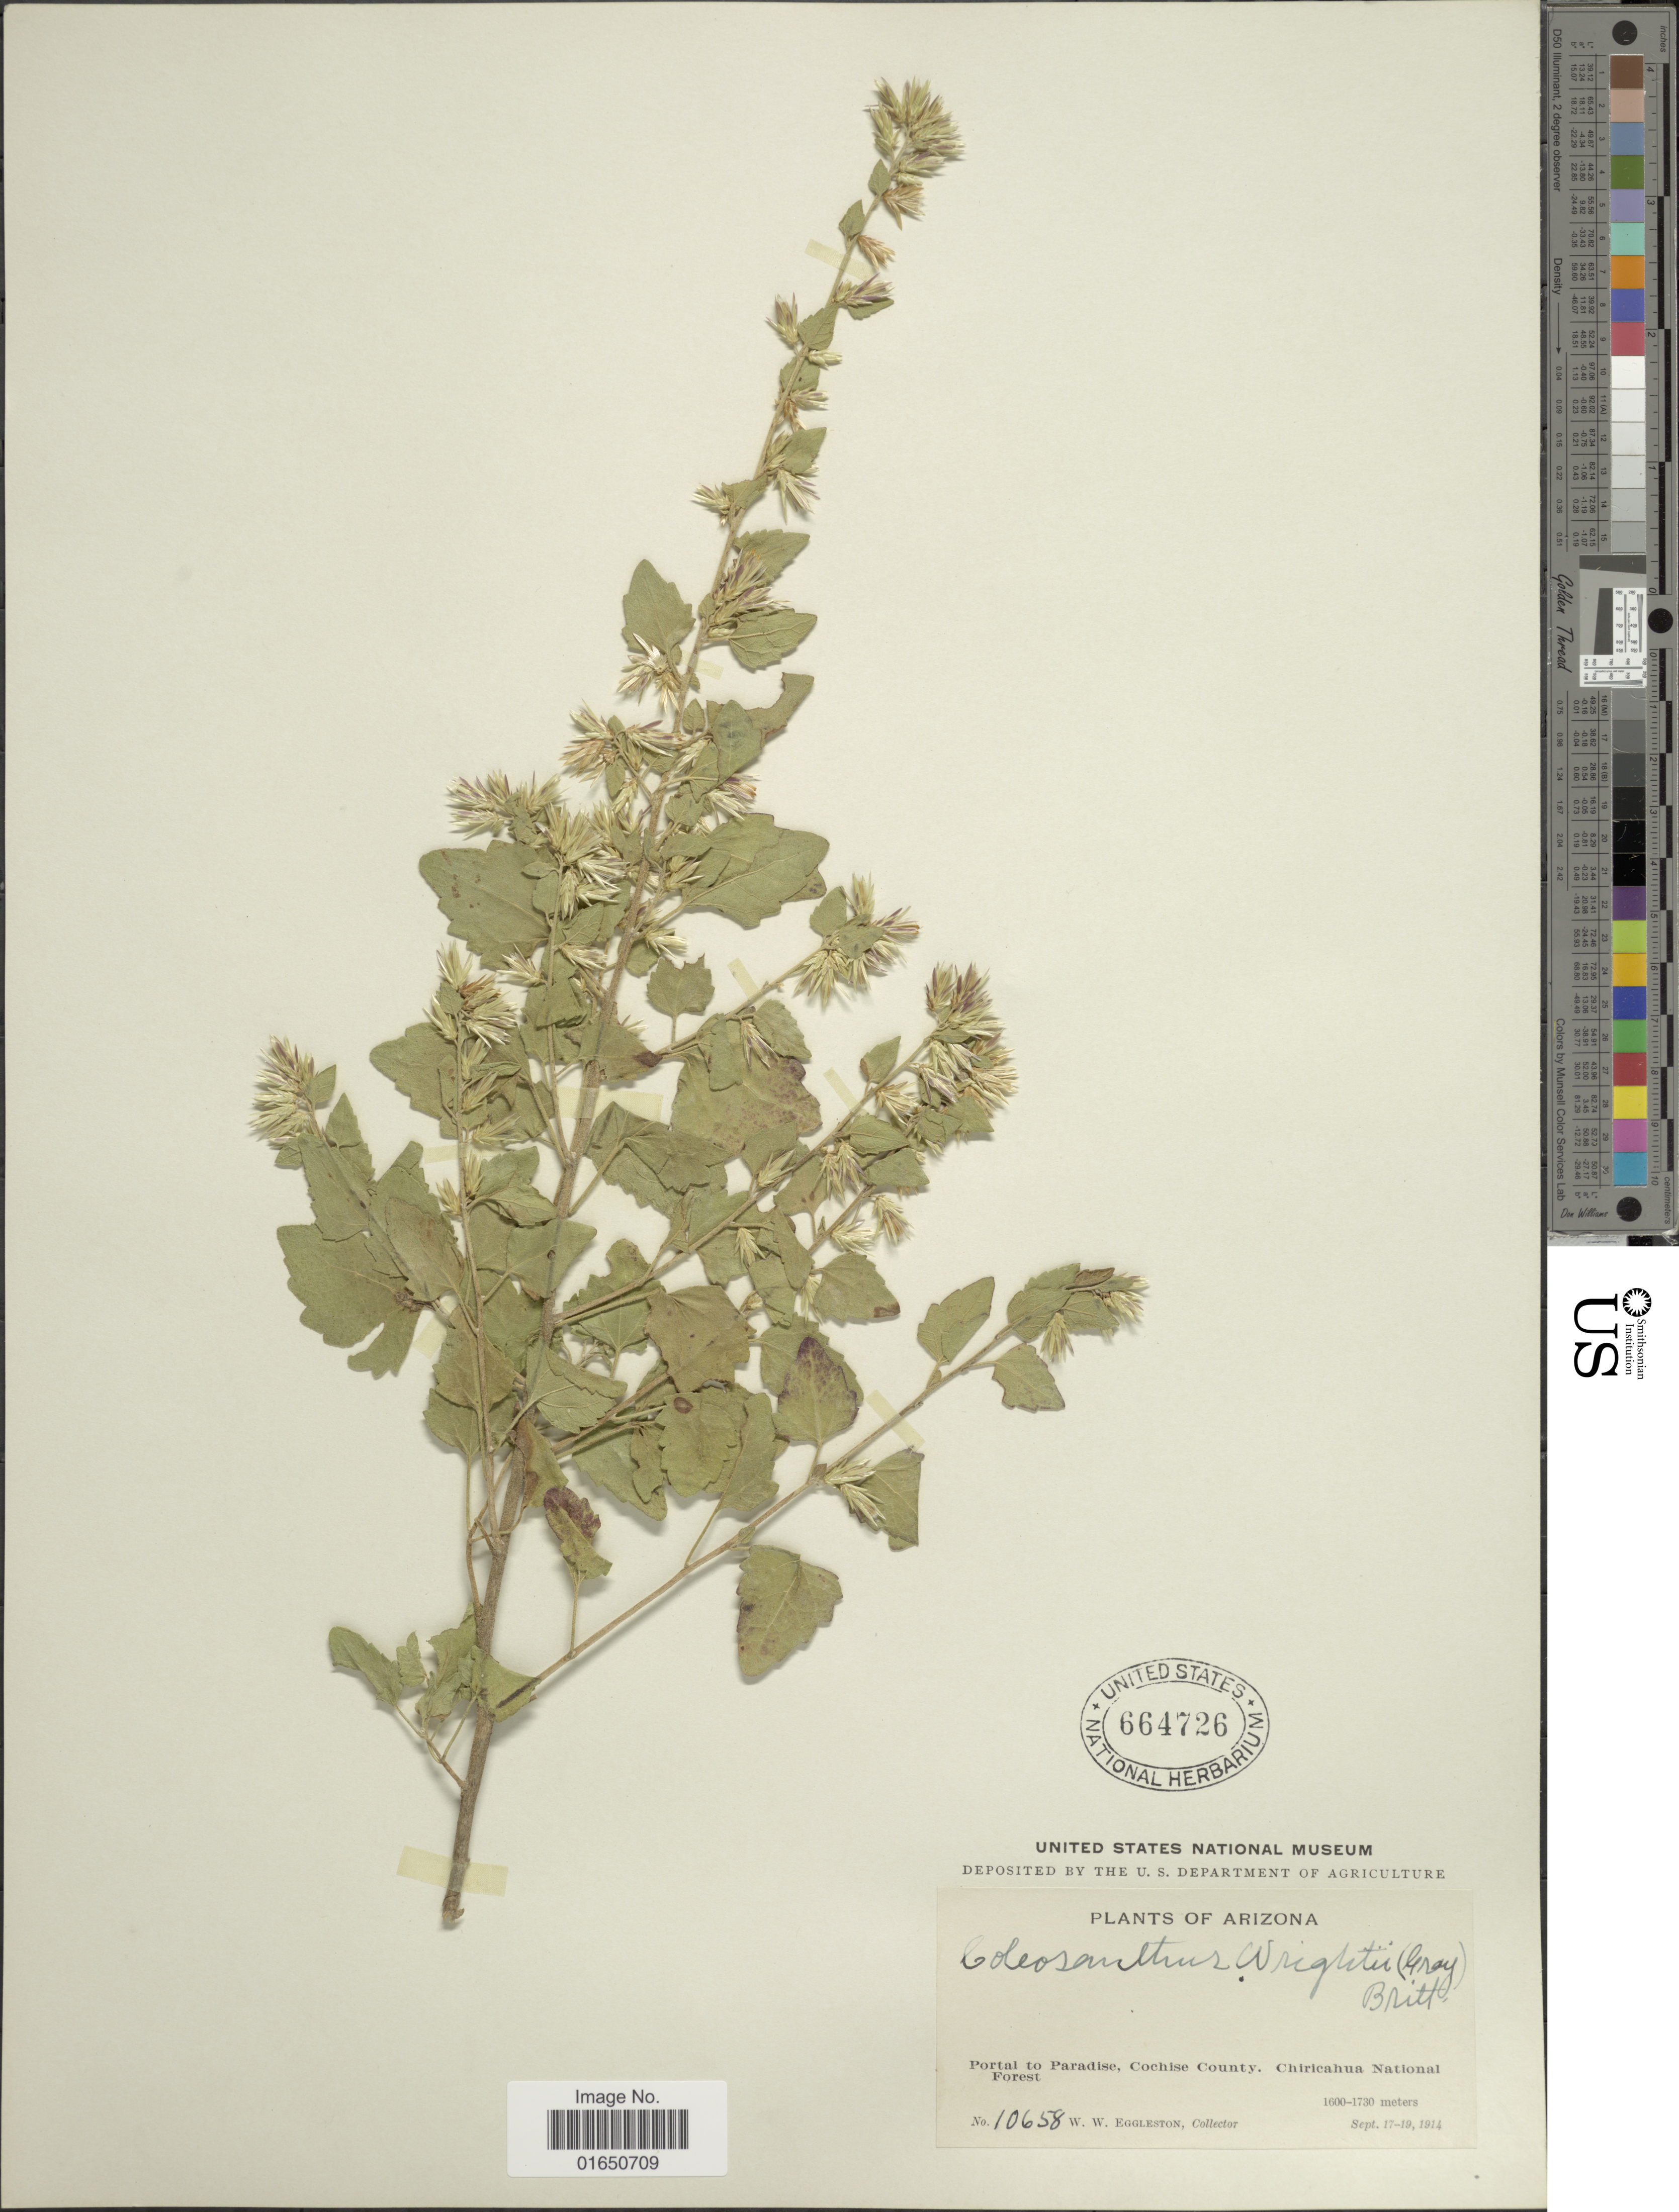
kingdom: Plantae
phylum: Tracheophyta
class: Magnoliopsida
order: Asterales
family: Asteraceae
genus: Brickellia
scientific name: Brickellia californica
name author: (Torr. & A. Gray) A. Gray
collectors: W. W. Eggleston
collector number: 10658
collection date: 1914-09-17/1914-09-19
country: United States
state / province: Arizona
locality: Portal to Paradise, Cochise County, Chiricahua National Forest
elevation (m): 1600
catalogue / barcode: US 664726